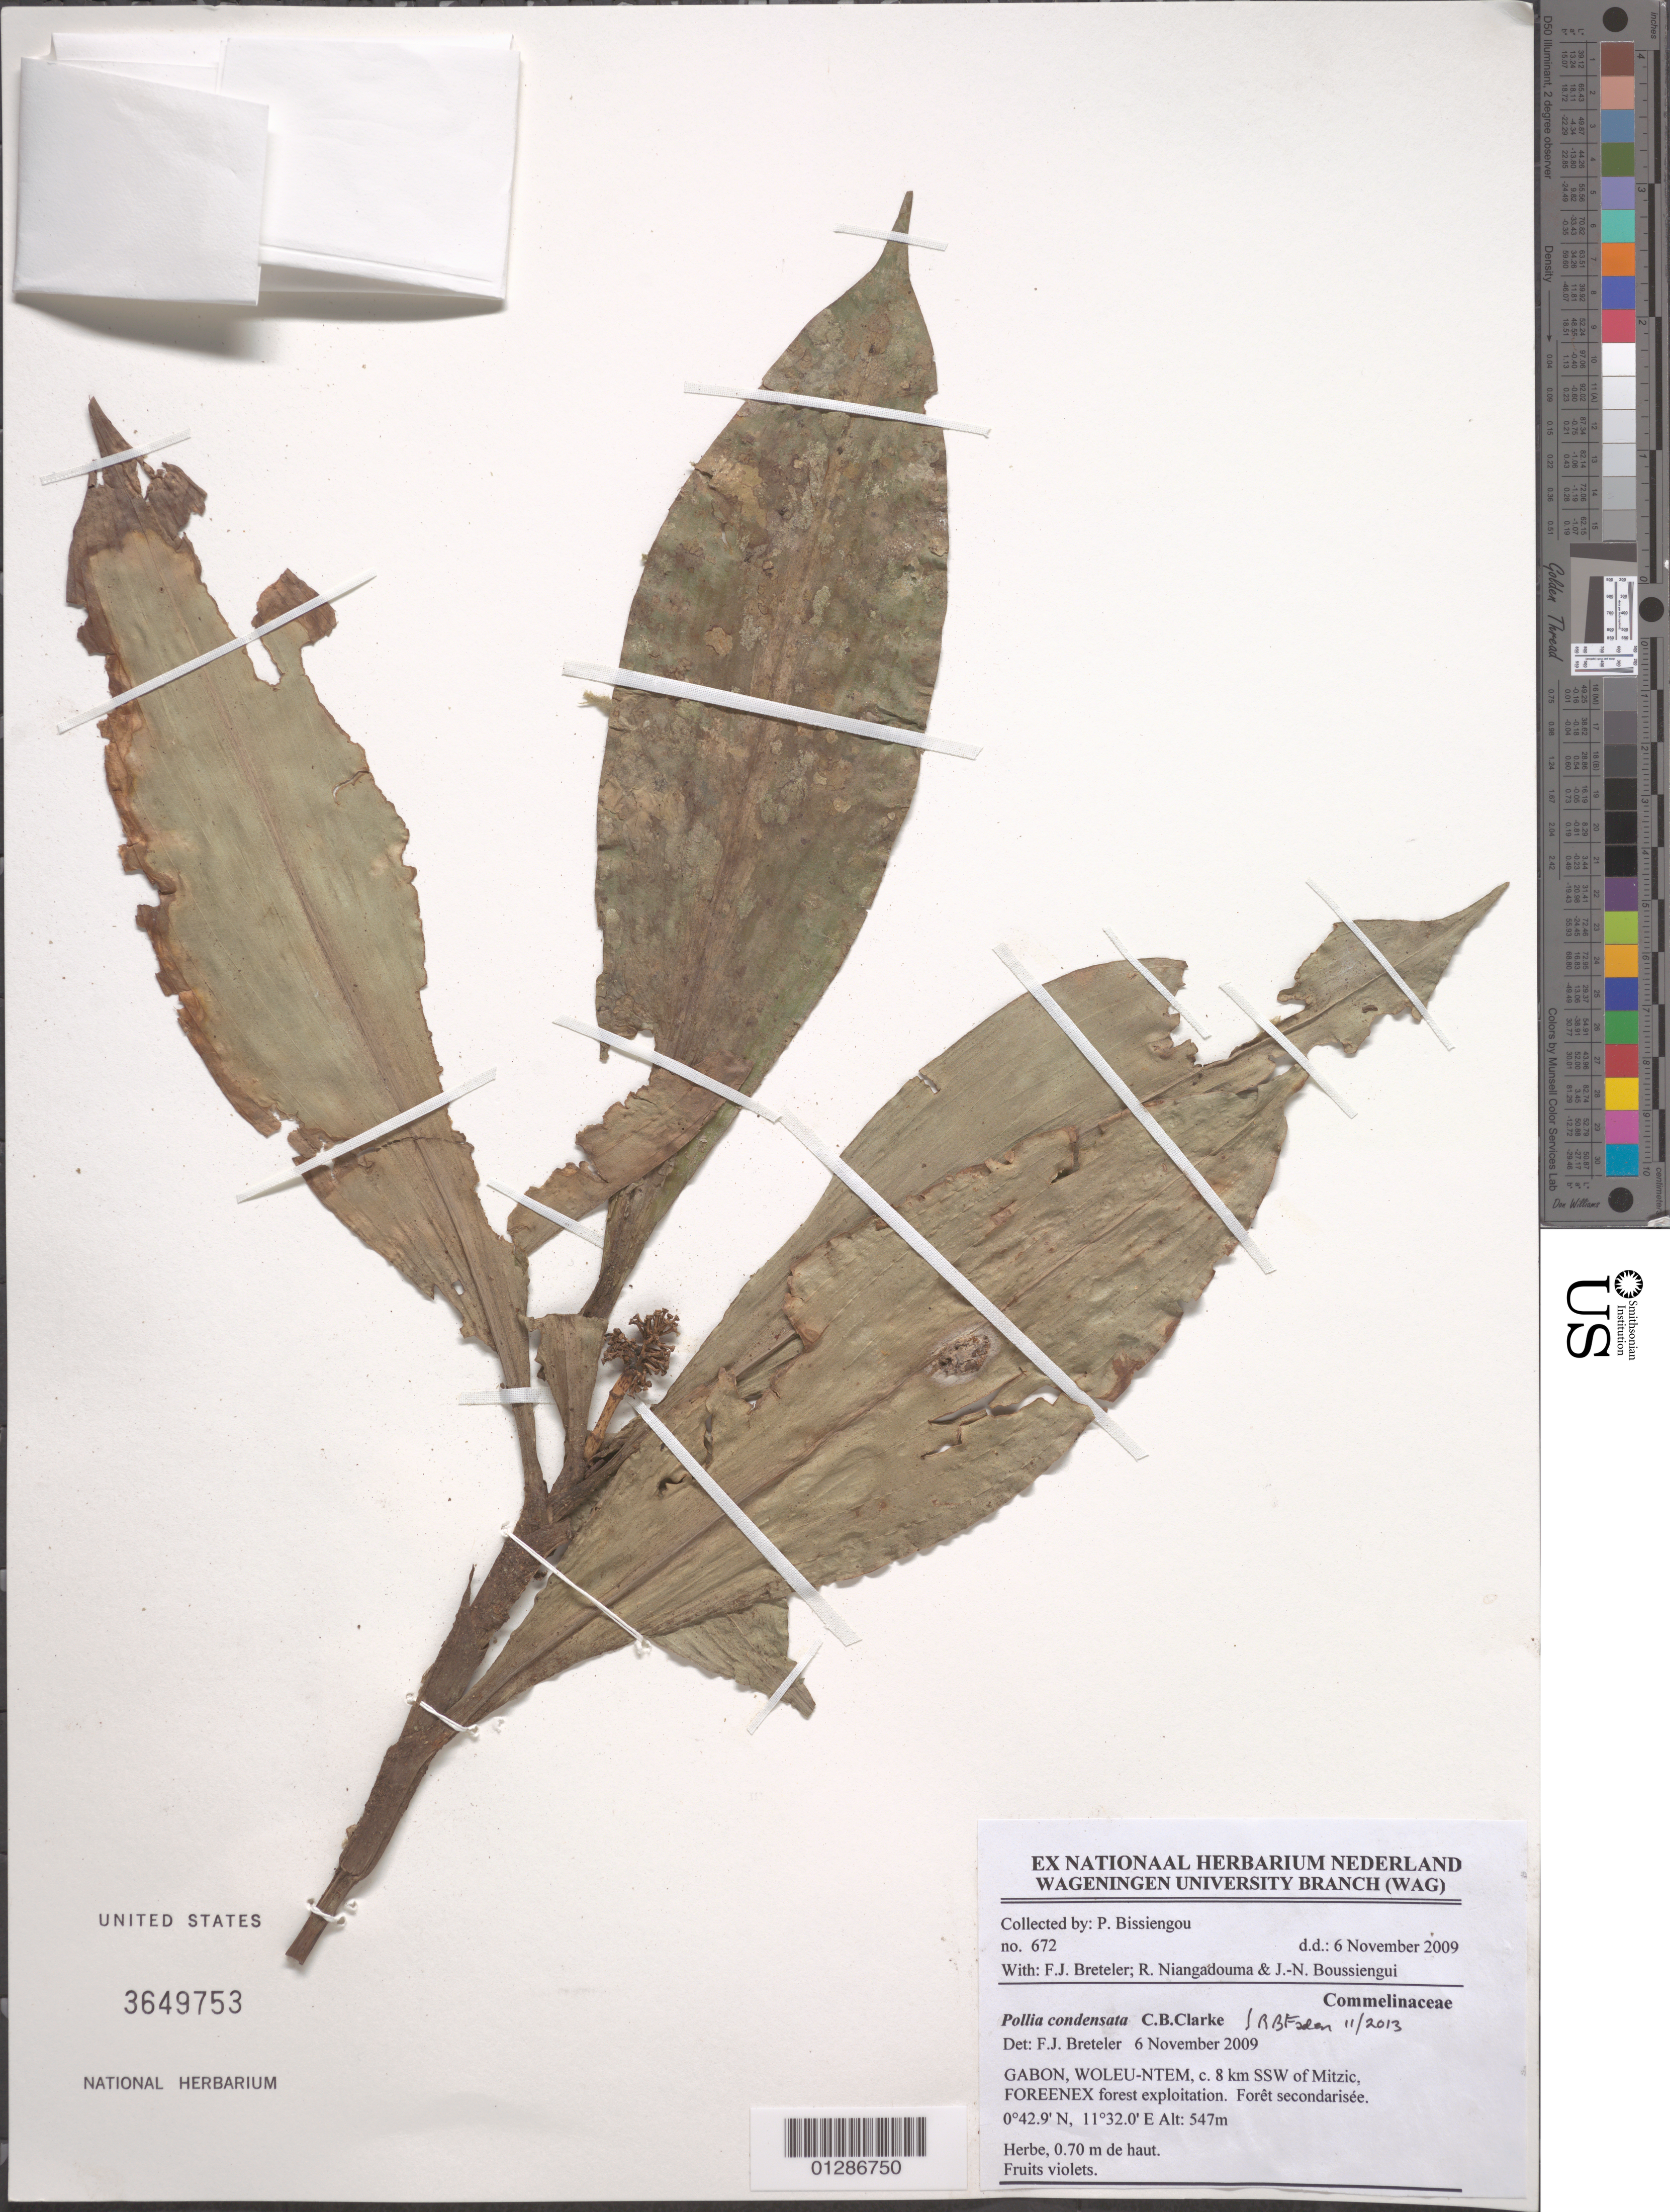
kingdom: Plantae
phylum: Tracheophyta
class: Liliopsida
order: Commelinales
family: Commelinaceae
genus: Pollia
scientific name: Pollia condensata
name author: C.B. Clarke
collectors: P. Bissiengou, F. J. Breteler, R. Niangadouma & J. Boussiengui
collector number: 672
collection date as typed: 6 Nov 2009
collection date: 2009-11-06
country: Gabon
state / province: Woleu-Ntem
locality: C. 8 km SSW of Mitzic, Foreenex forest exploitation.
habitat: Herb.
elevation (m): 547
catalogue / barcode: US 3649753